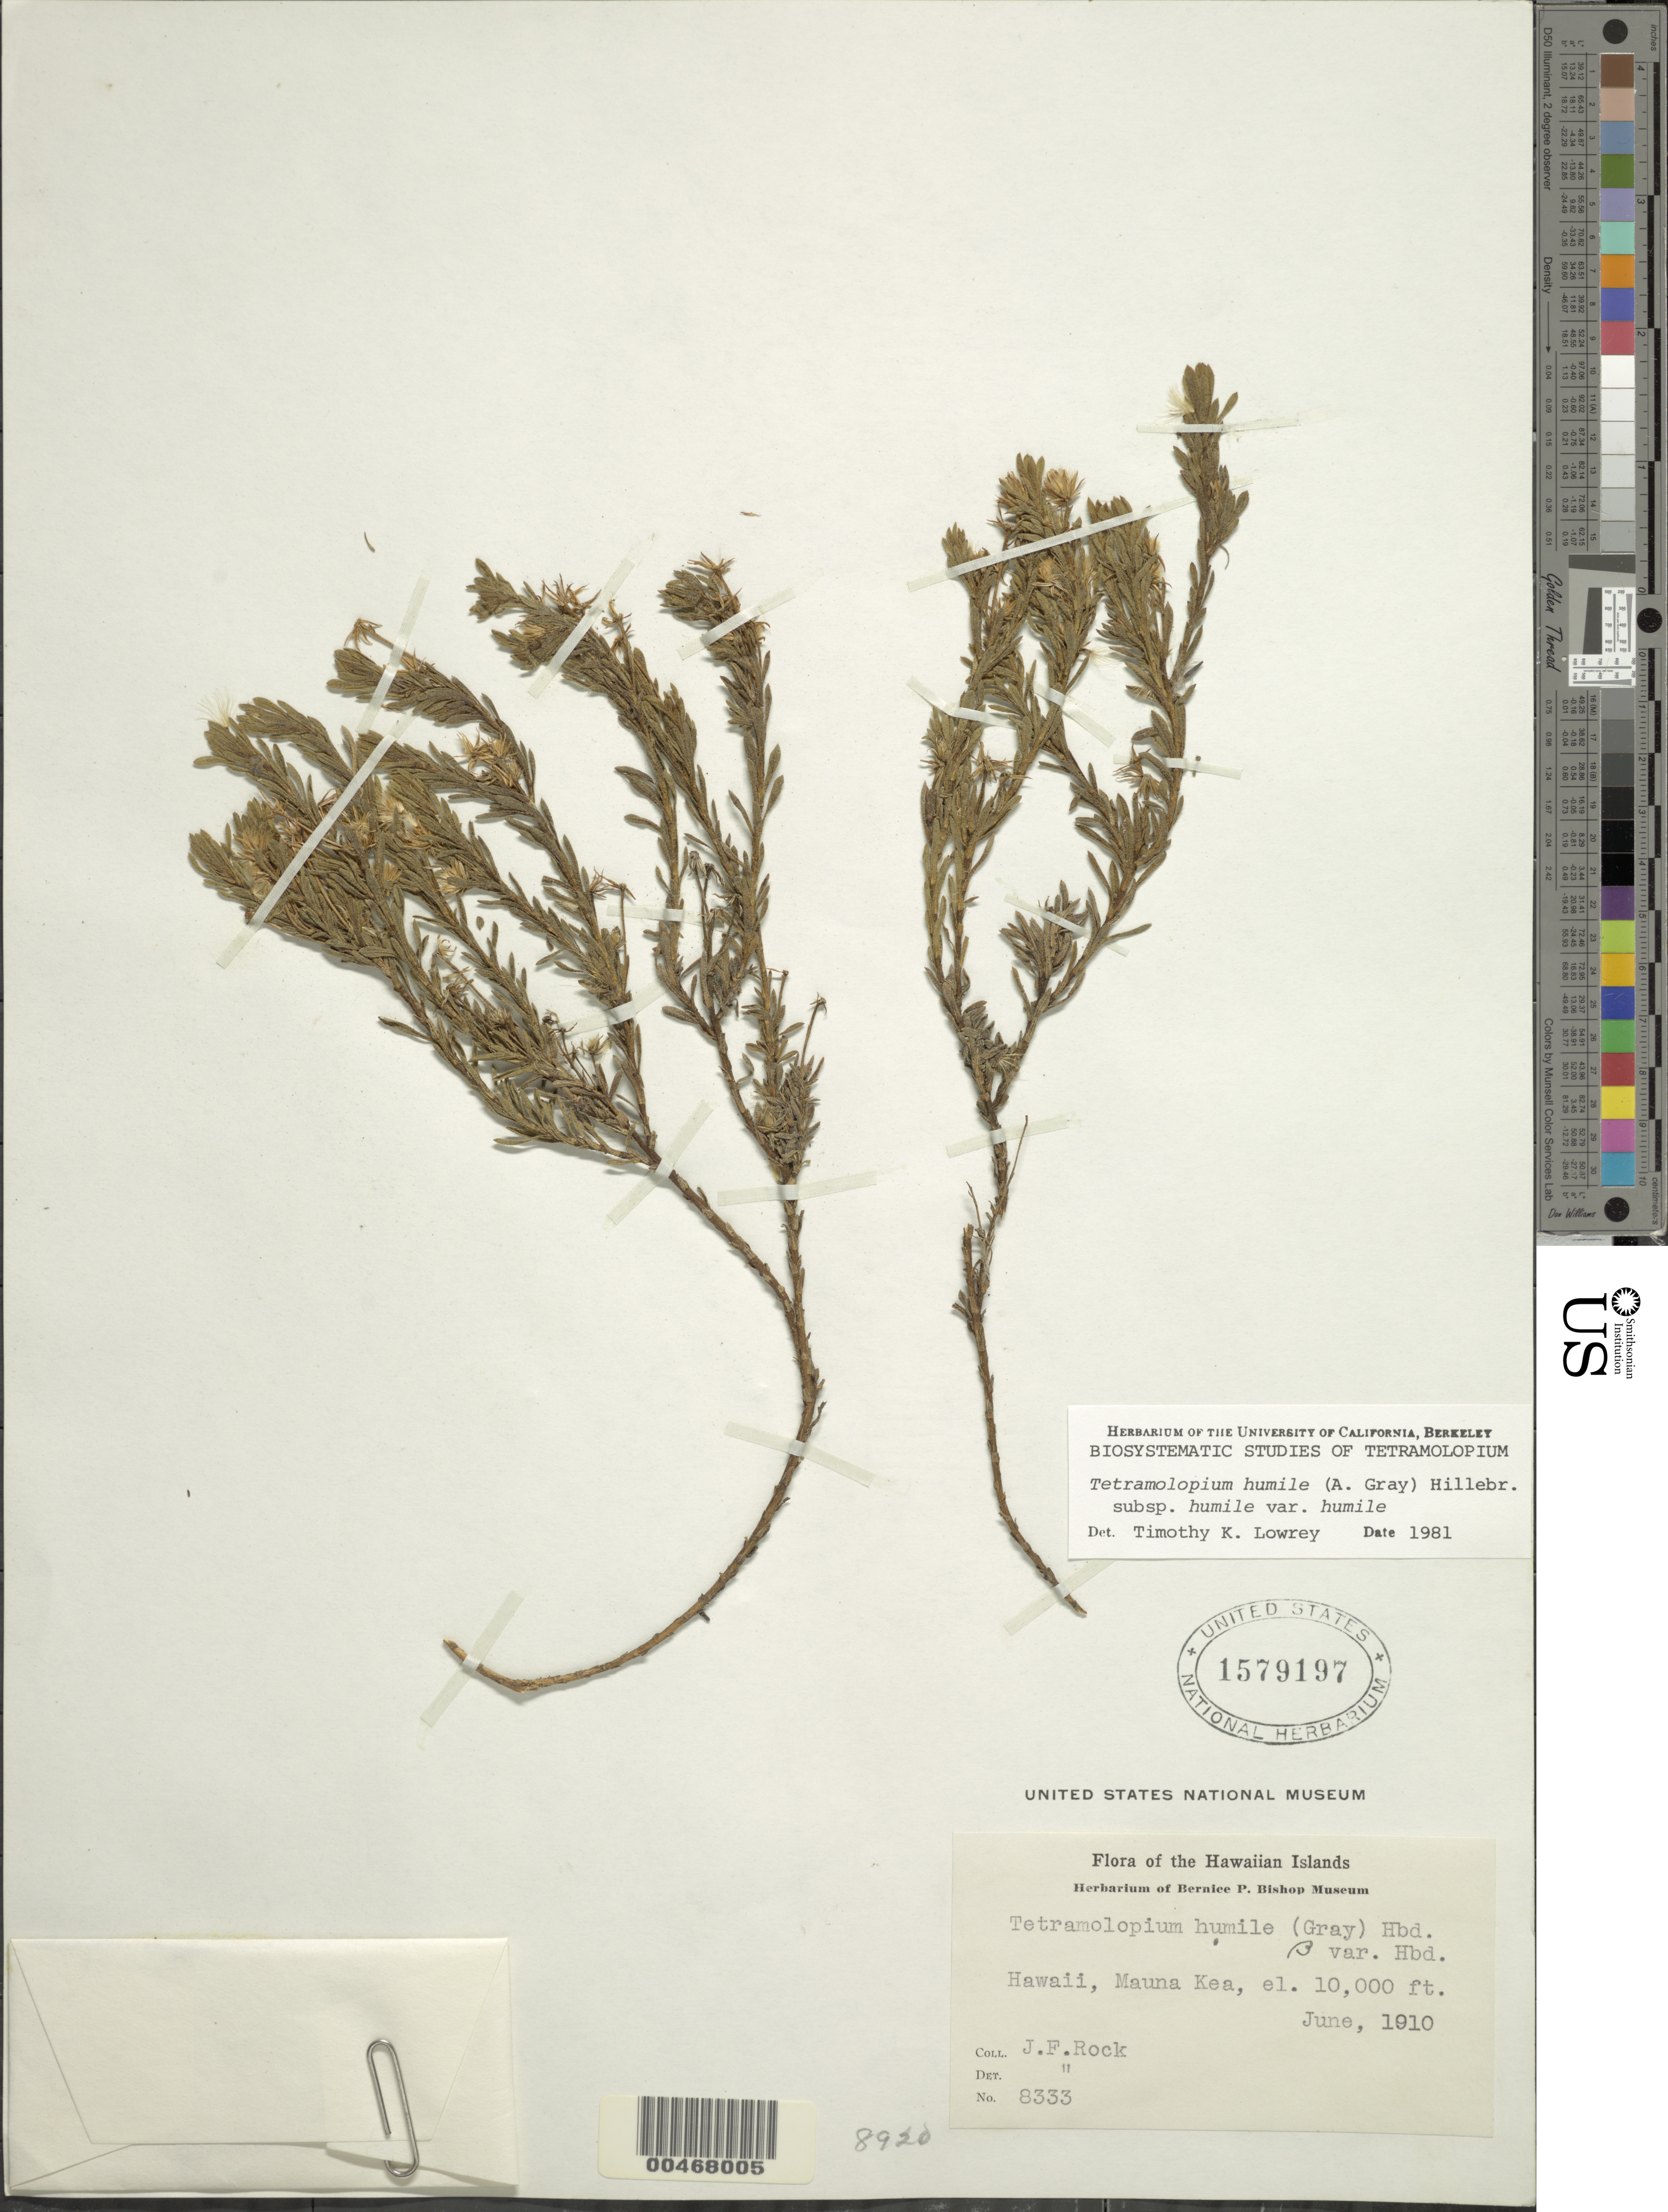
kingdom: Plantae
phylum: Tracheophyta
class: Magnoliopsida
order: Asterales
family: Asteraceae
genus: Tetramolopium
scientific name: Tetramolopium humile subsp. humile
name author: (A. Gray) Hillebr.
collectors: J. F. Rock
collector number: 8333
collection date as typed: Jun 1910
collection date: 1910-06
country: United States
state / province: Hawaii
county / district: Hawaii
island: Hawaii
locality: Mauna Kea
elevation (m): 3048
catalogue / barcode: US 1579197